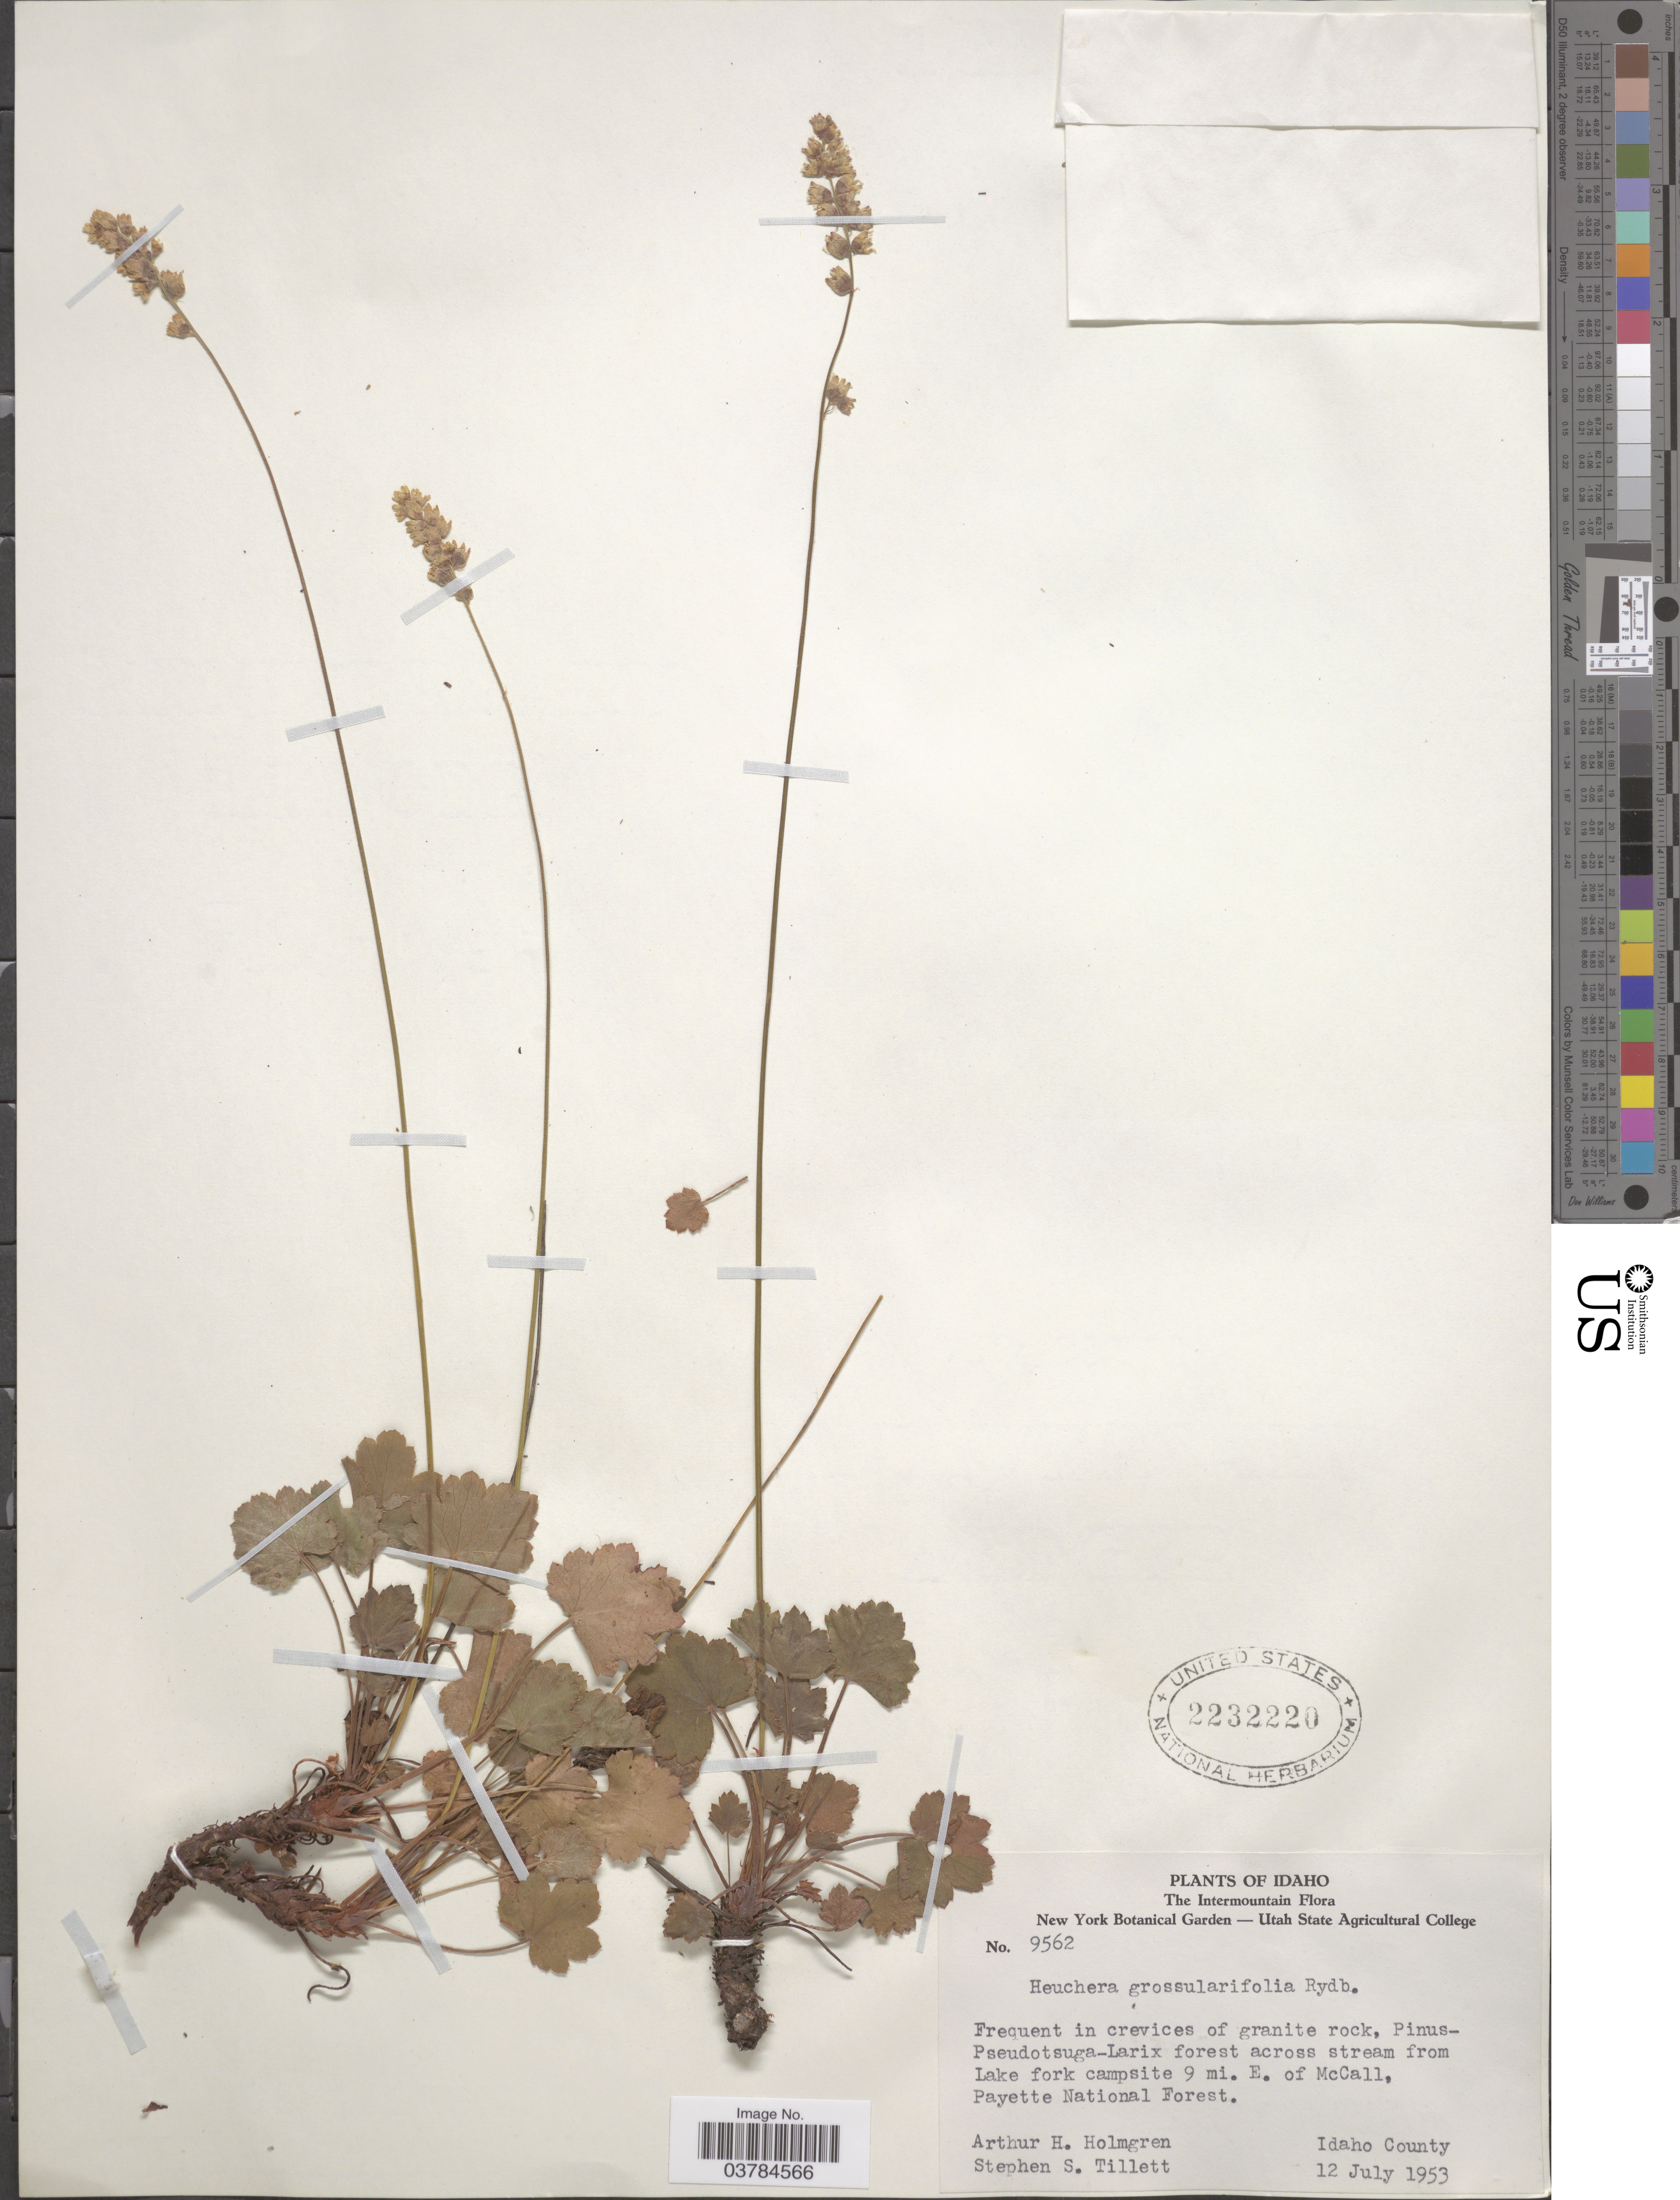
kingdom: Plantae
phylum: Tracheophyta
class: Magnoliopsida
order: Saxifragales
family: Saxifragaceae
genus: Heuchera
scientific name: Heuchera grossulariifolia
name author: Rydb.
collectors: A. H. Holmgren & S. S. Tillett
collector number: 9562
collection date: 1953-07-12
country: United States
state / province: Idaho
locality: The Intermountain. Lake fork campsite 9 mi. E. of McCall, Payette National Forest. Idaho County.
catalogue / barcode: US 2232220